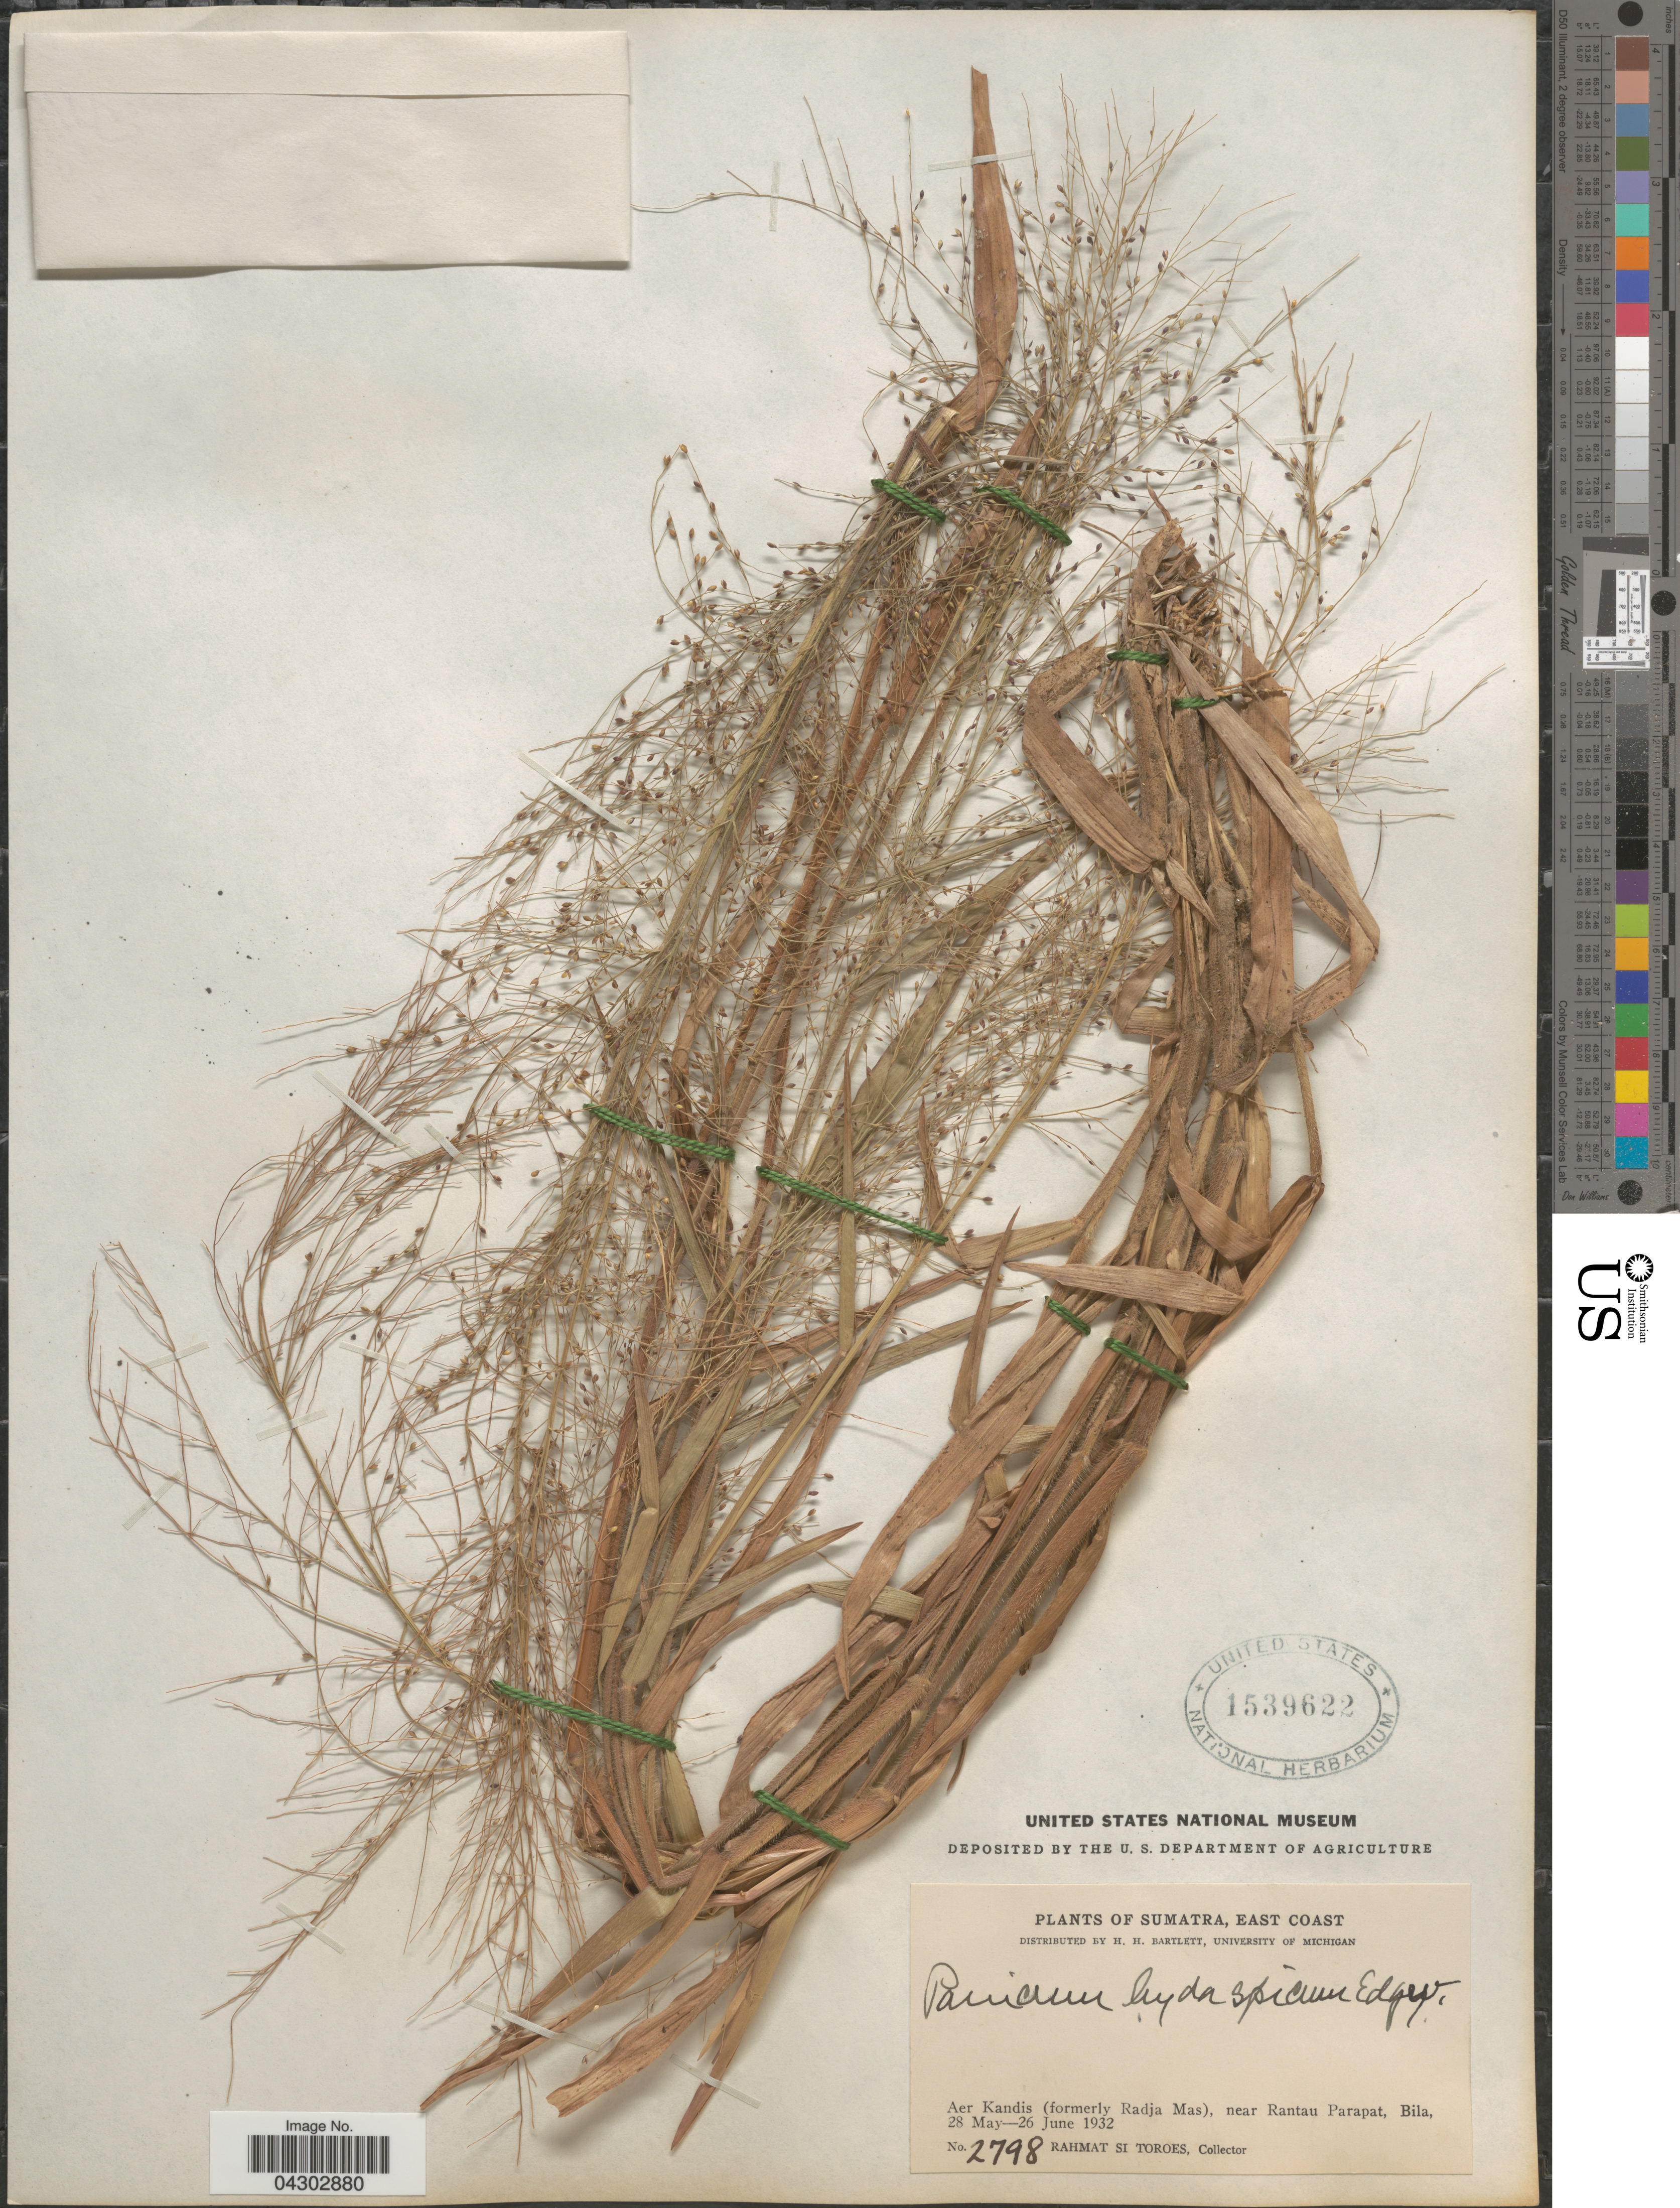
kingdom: Plantae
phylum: Tracheophyta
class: Liliopsida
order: Poales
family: Poaceae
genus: Panicum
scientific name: Panicum luzonense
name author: J. Presl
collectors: Rahmat Si Boeea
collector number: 2798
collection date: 1932-05-28/1932-06-26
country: Indonesia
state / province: Sumatra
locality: East Coast. Aer Kandis (formerly Radja Mas), near Rantau Parapat, Bila.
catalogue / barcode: US 1539622